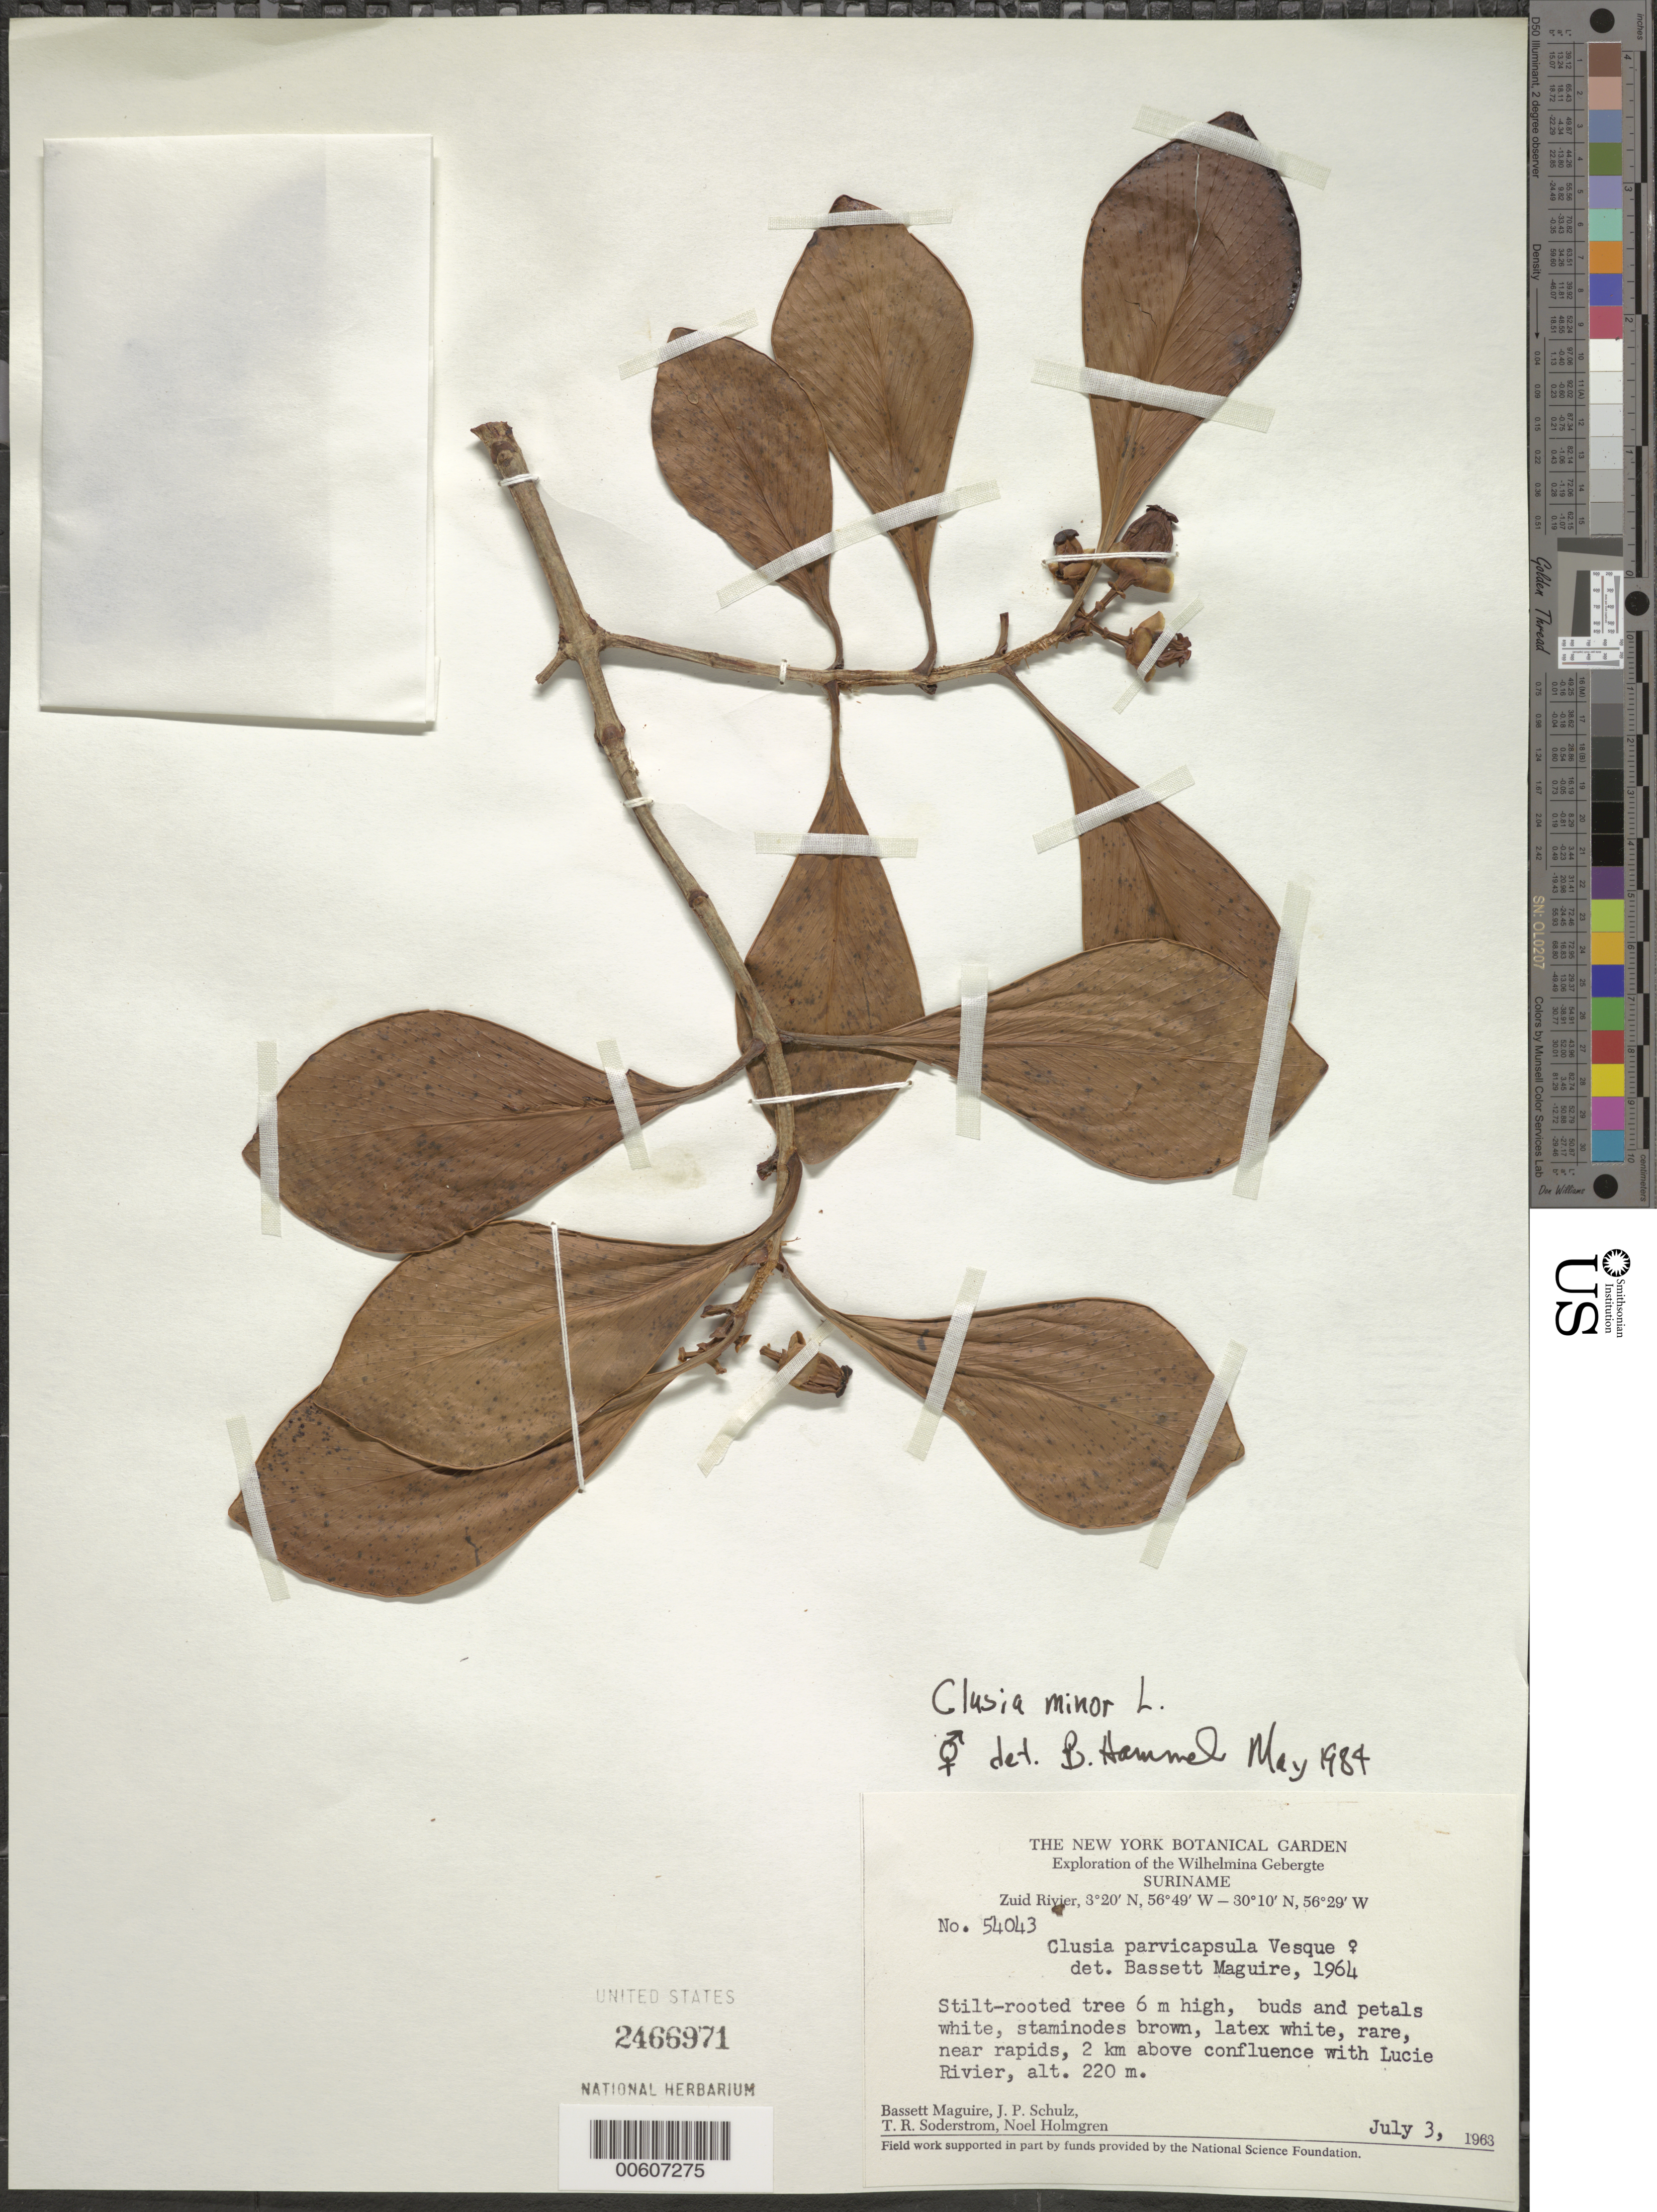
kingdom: Plantae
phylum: Tracheophyta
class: Magnoliopsida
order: Malpighiales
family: Clusiaceae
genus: Clusia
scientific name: Clusia minor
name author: L.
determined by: Maguire, Bassett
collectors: B. Maguire, J. P. Schulz, T. R. Soderstrom & N. H. Holmgren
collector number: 54043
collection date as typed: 3-Jul-63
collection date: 1963-07-03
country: Suriname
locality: Zuid River, 2 km above confluence with Lucie R., Wilhelmina Gebergte; near rapids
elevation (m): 220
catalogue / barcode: US 2466971